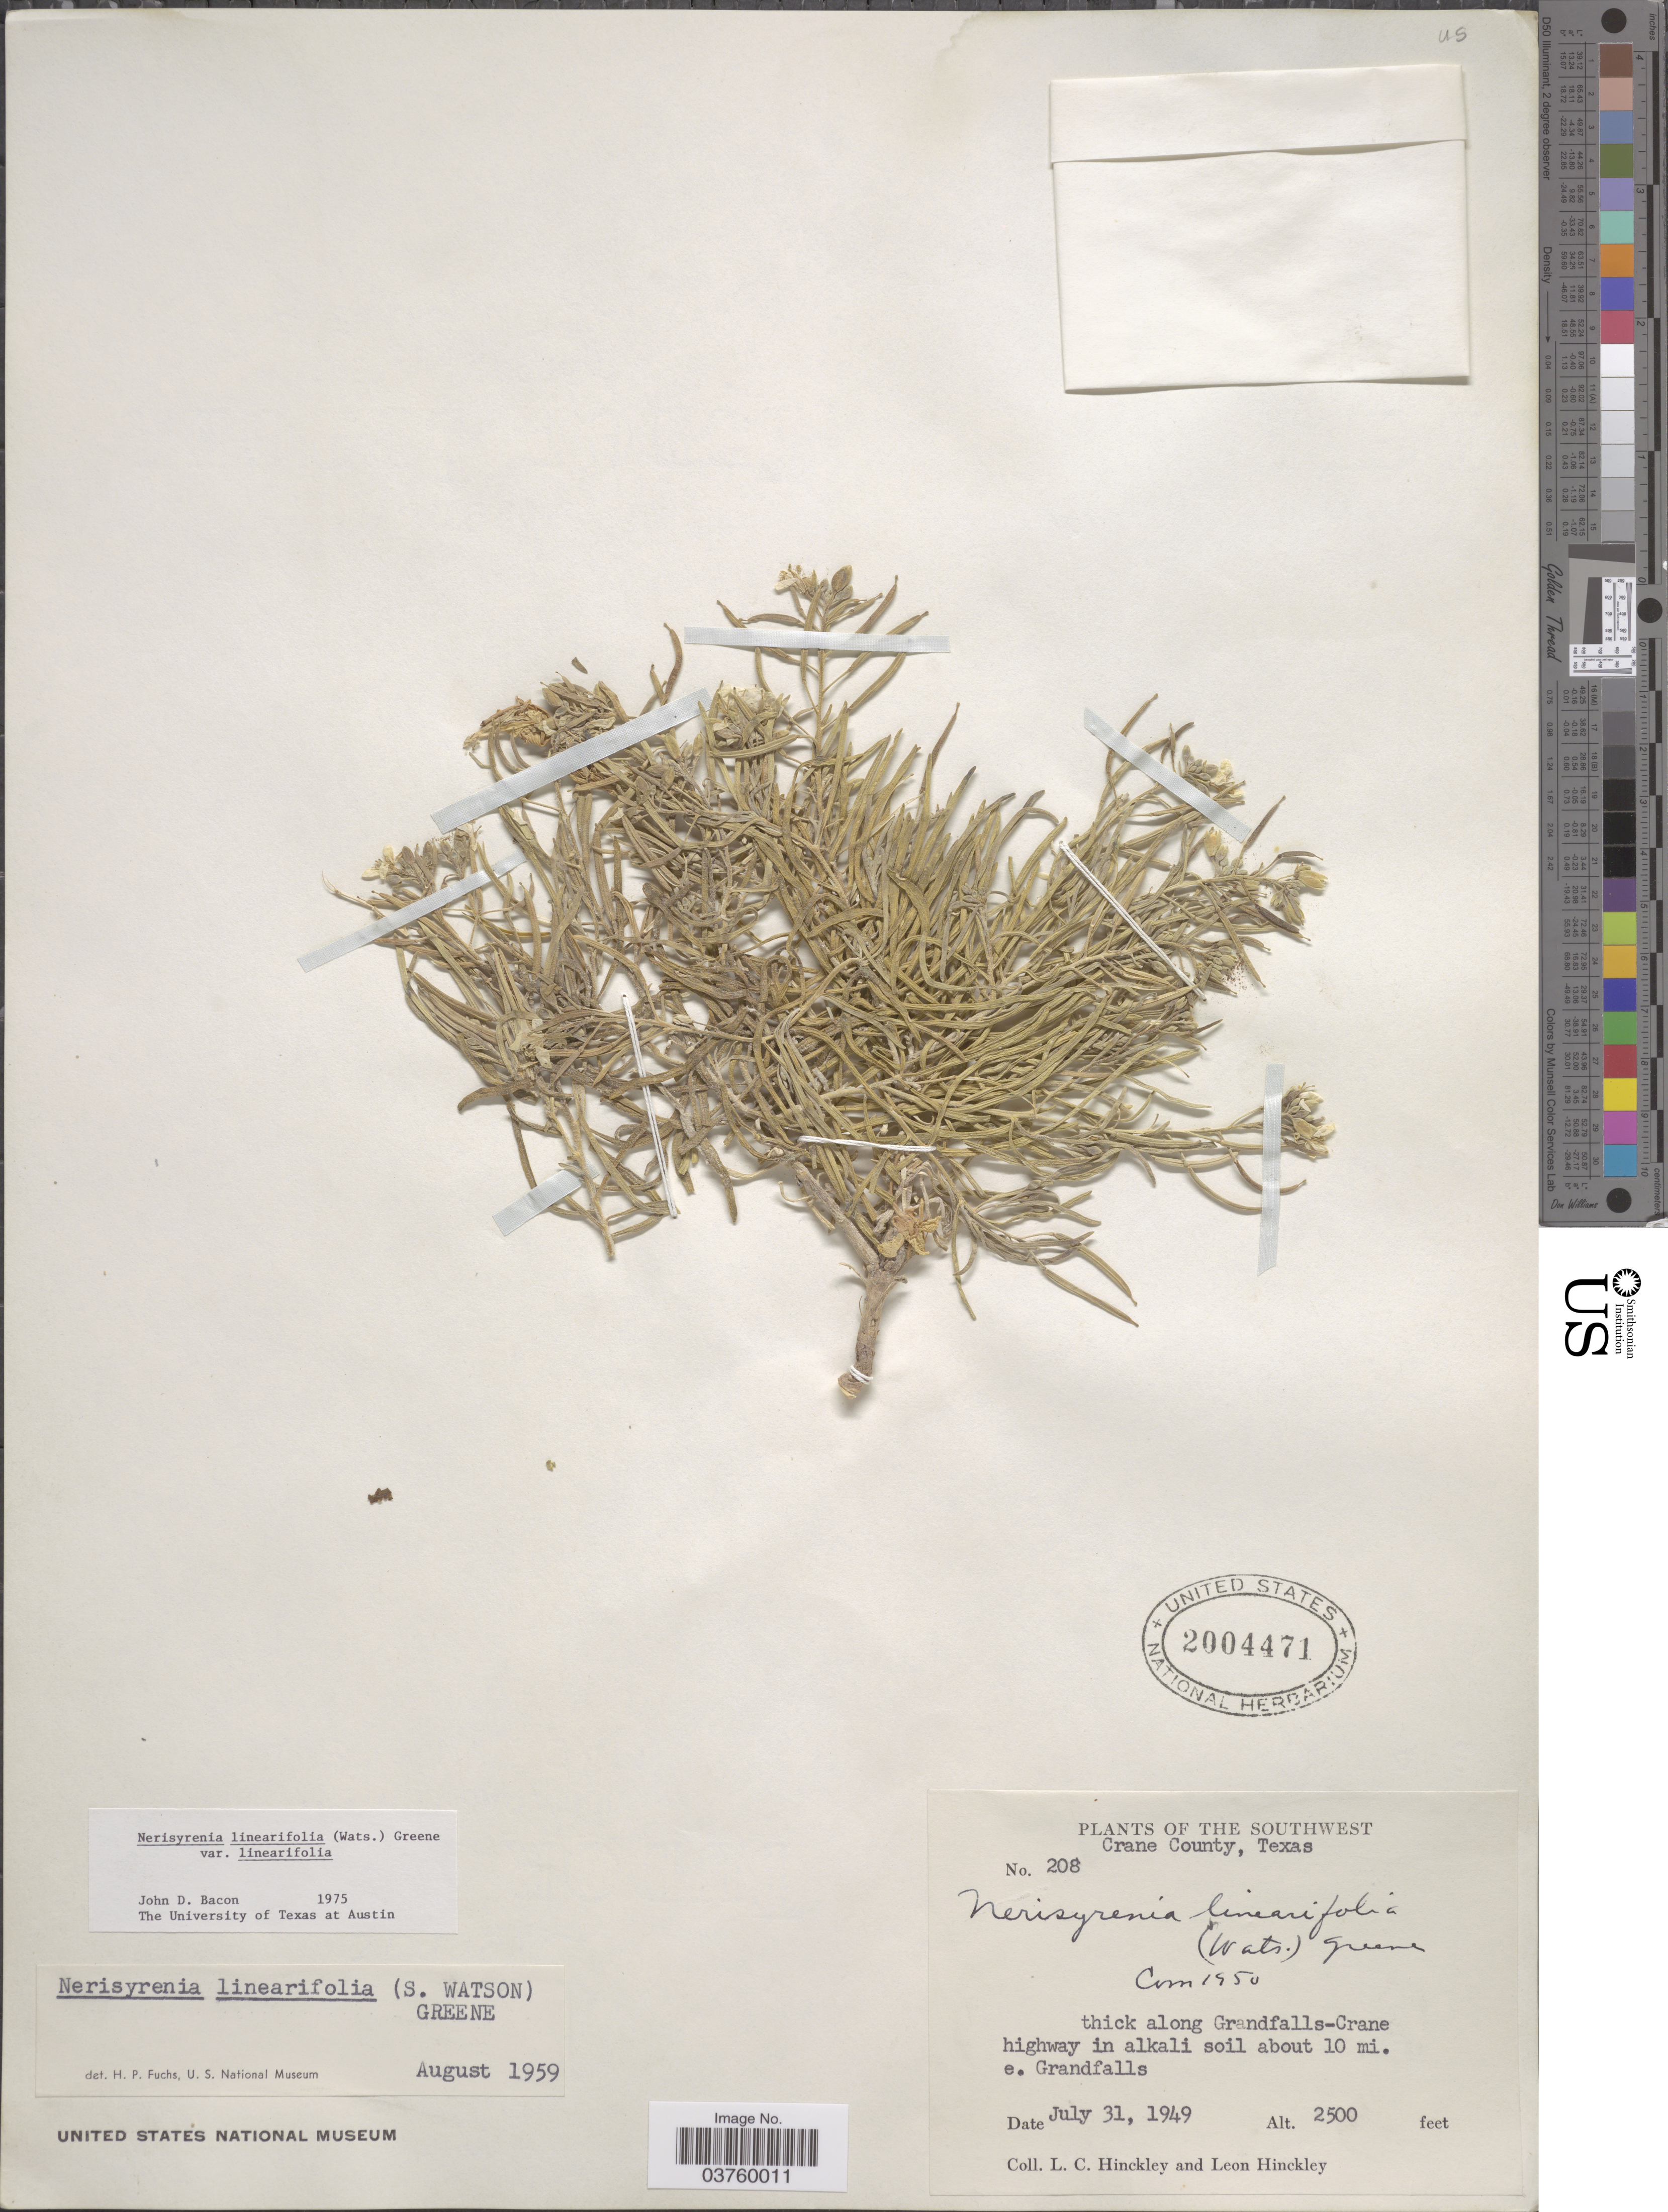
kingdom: Plantae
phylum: Tracheophyta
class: Magnoliopsida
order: Brassicales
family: Brassicaceae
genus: Nerisyrenia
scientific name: Nerisyrenia linearifolia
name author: (S. Watson) Greene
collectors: L. Hinckley & L. Hinckley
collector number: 208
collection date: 1949-07-31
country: United States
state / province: Texas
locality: The Southwest. Crane County. Thick along Grandfalls-Crane highway in alkali soil about 10 mi. e. Grandfalls.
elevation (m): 762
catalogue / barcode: US 2004471